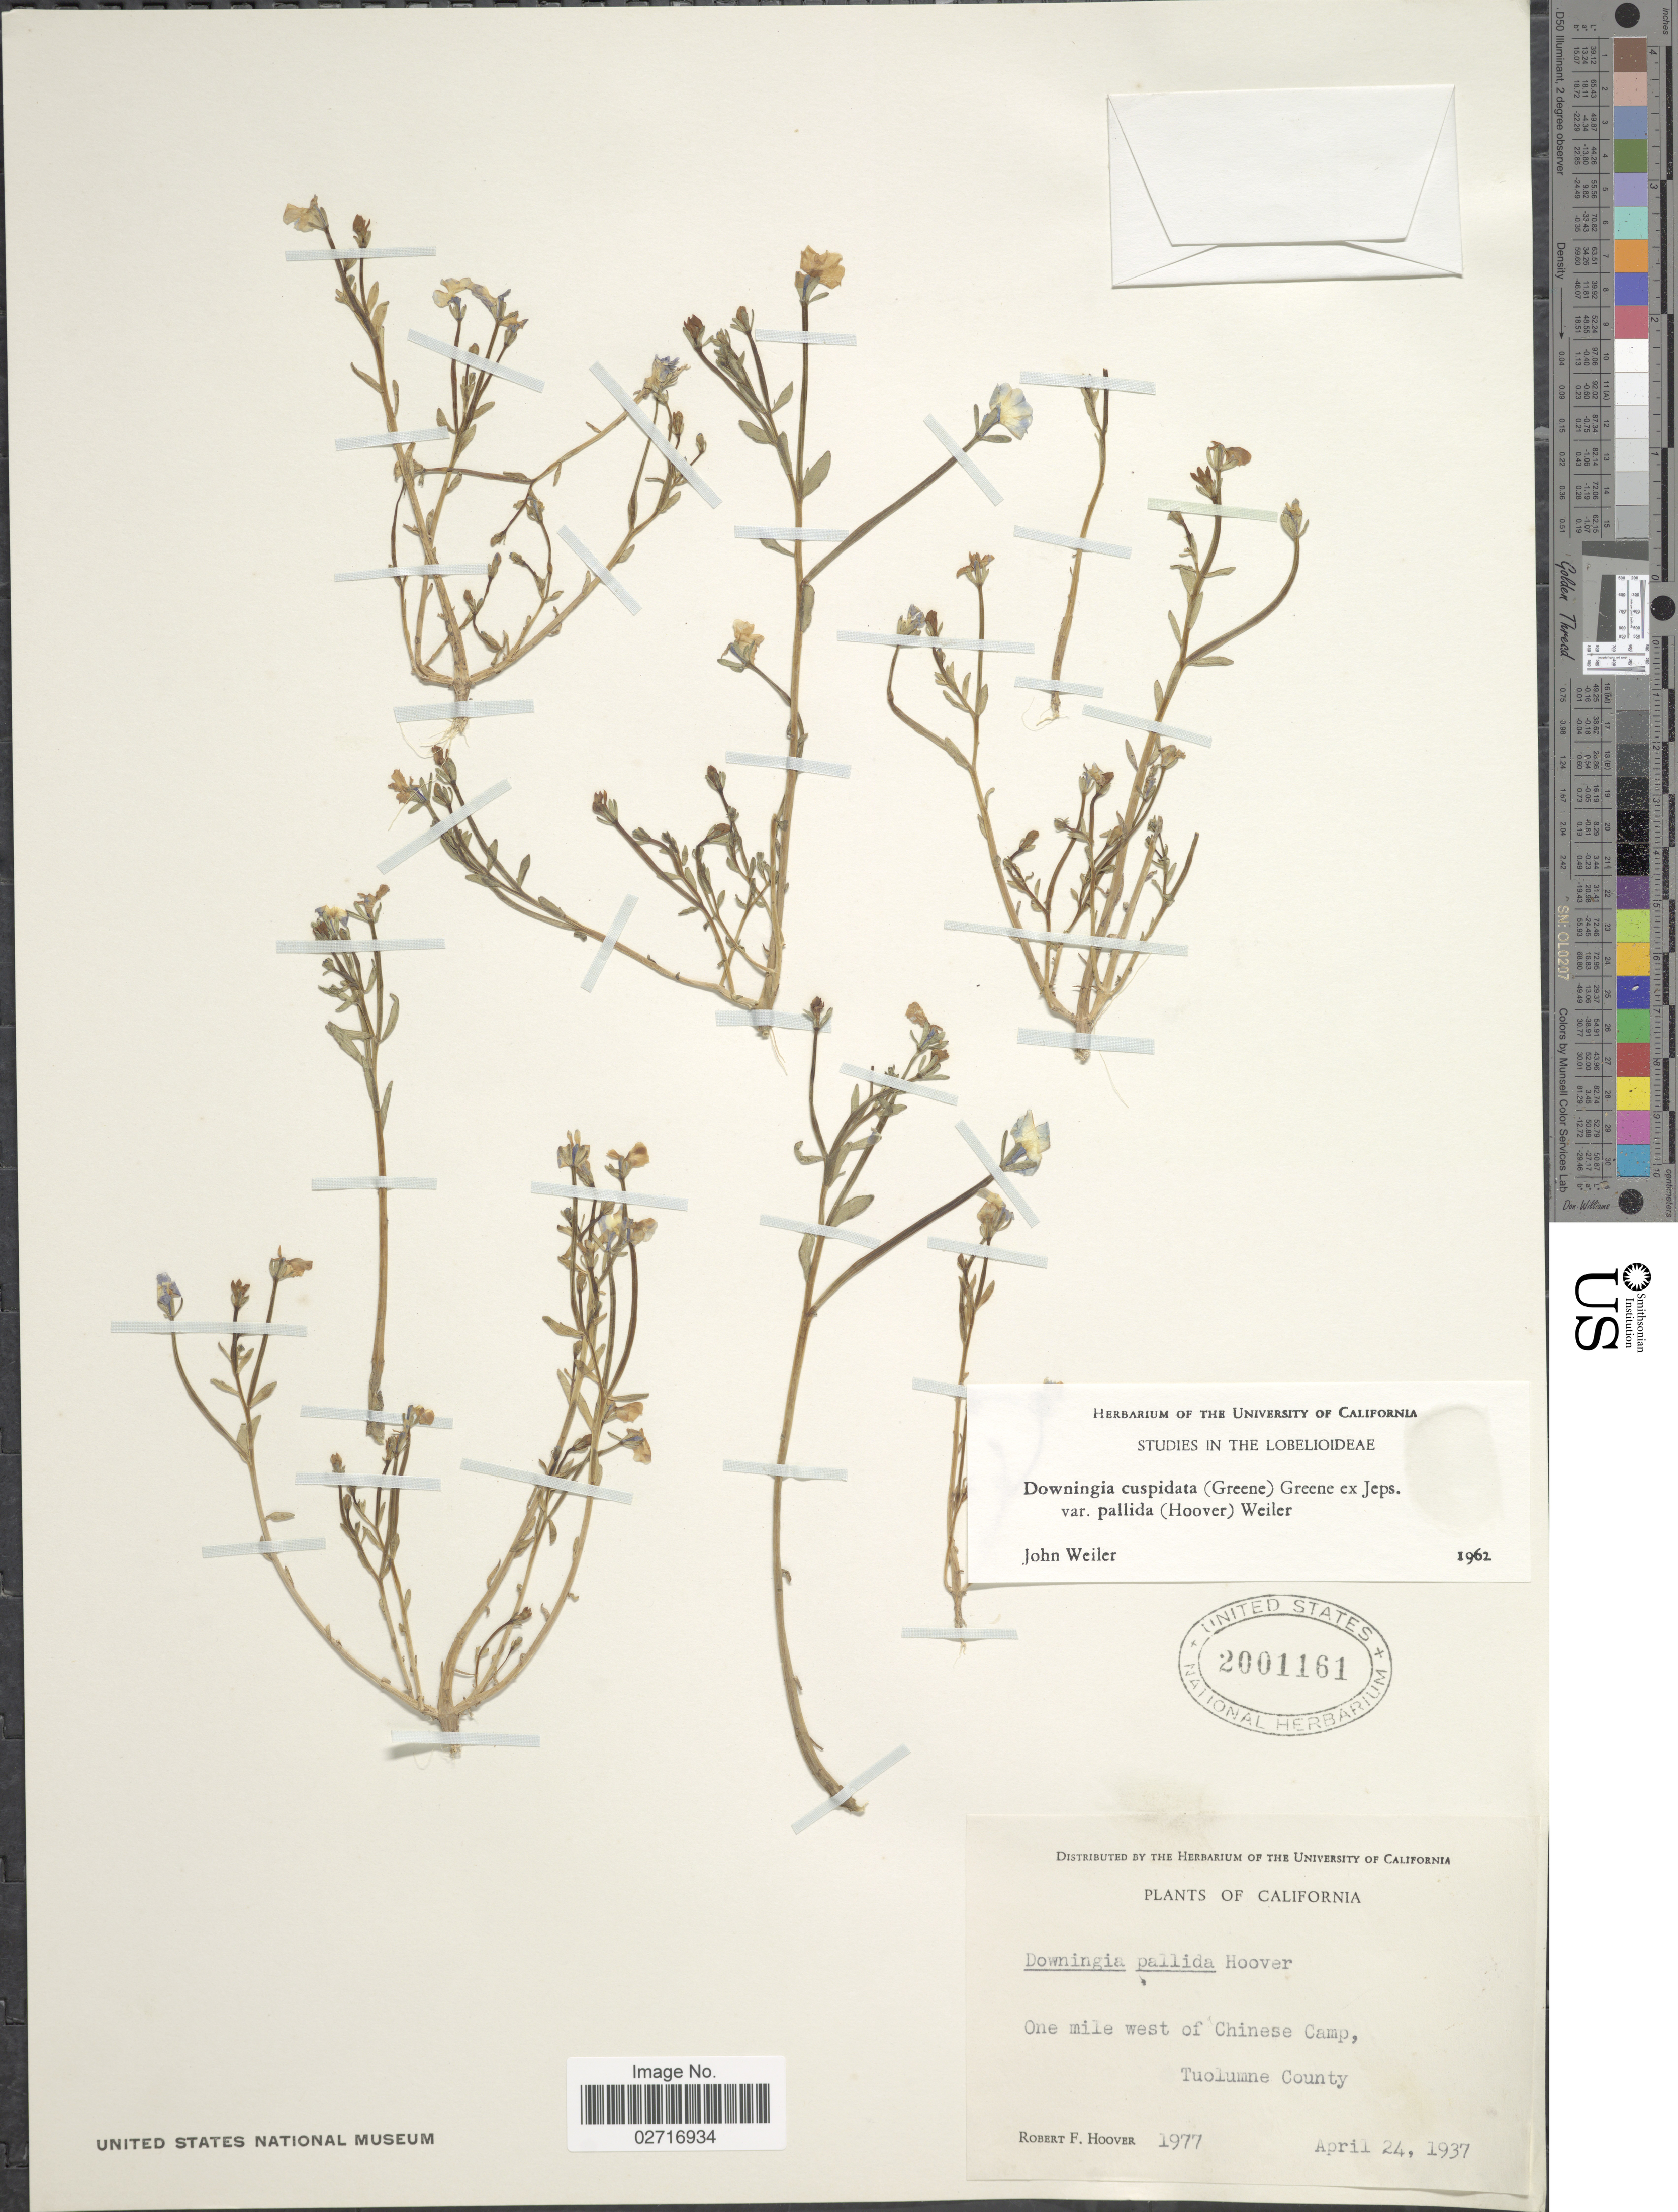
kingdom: Plantae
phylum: Tracheophyta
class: Magnoliopsida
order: Asterales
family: Campanulaceae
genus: Downingia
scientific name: Downingia cuspidata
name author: (Greene) Rattan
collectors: R. F. Hoover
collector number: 1977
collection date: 1937-04-24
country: United States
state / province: California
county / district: Tuolumne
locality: One mile west of Chinese Camp, Tuolumne County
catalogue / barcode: US 2001161